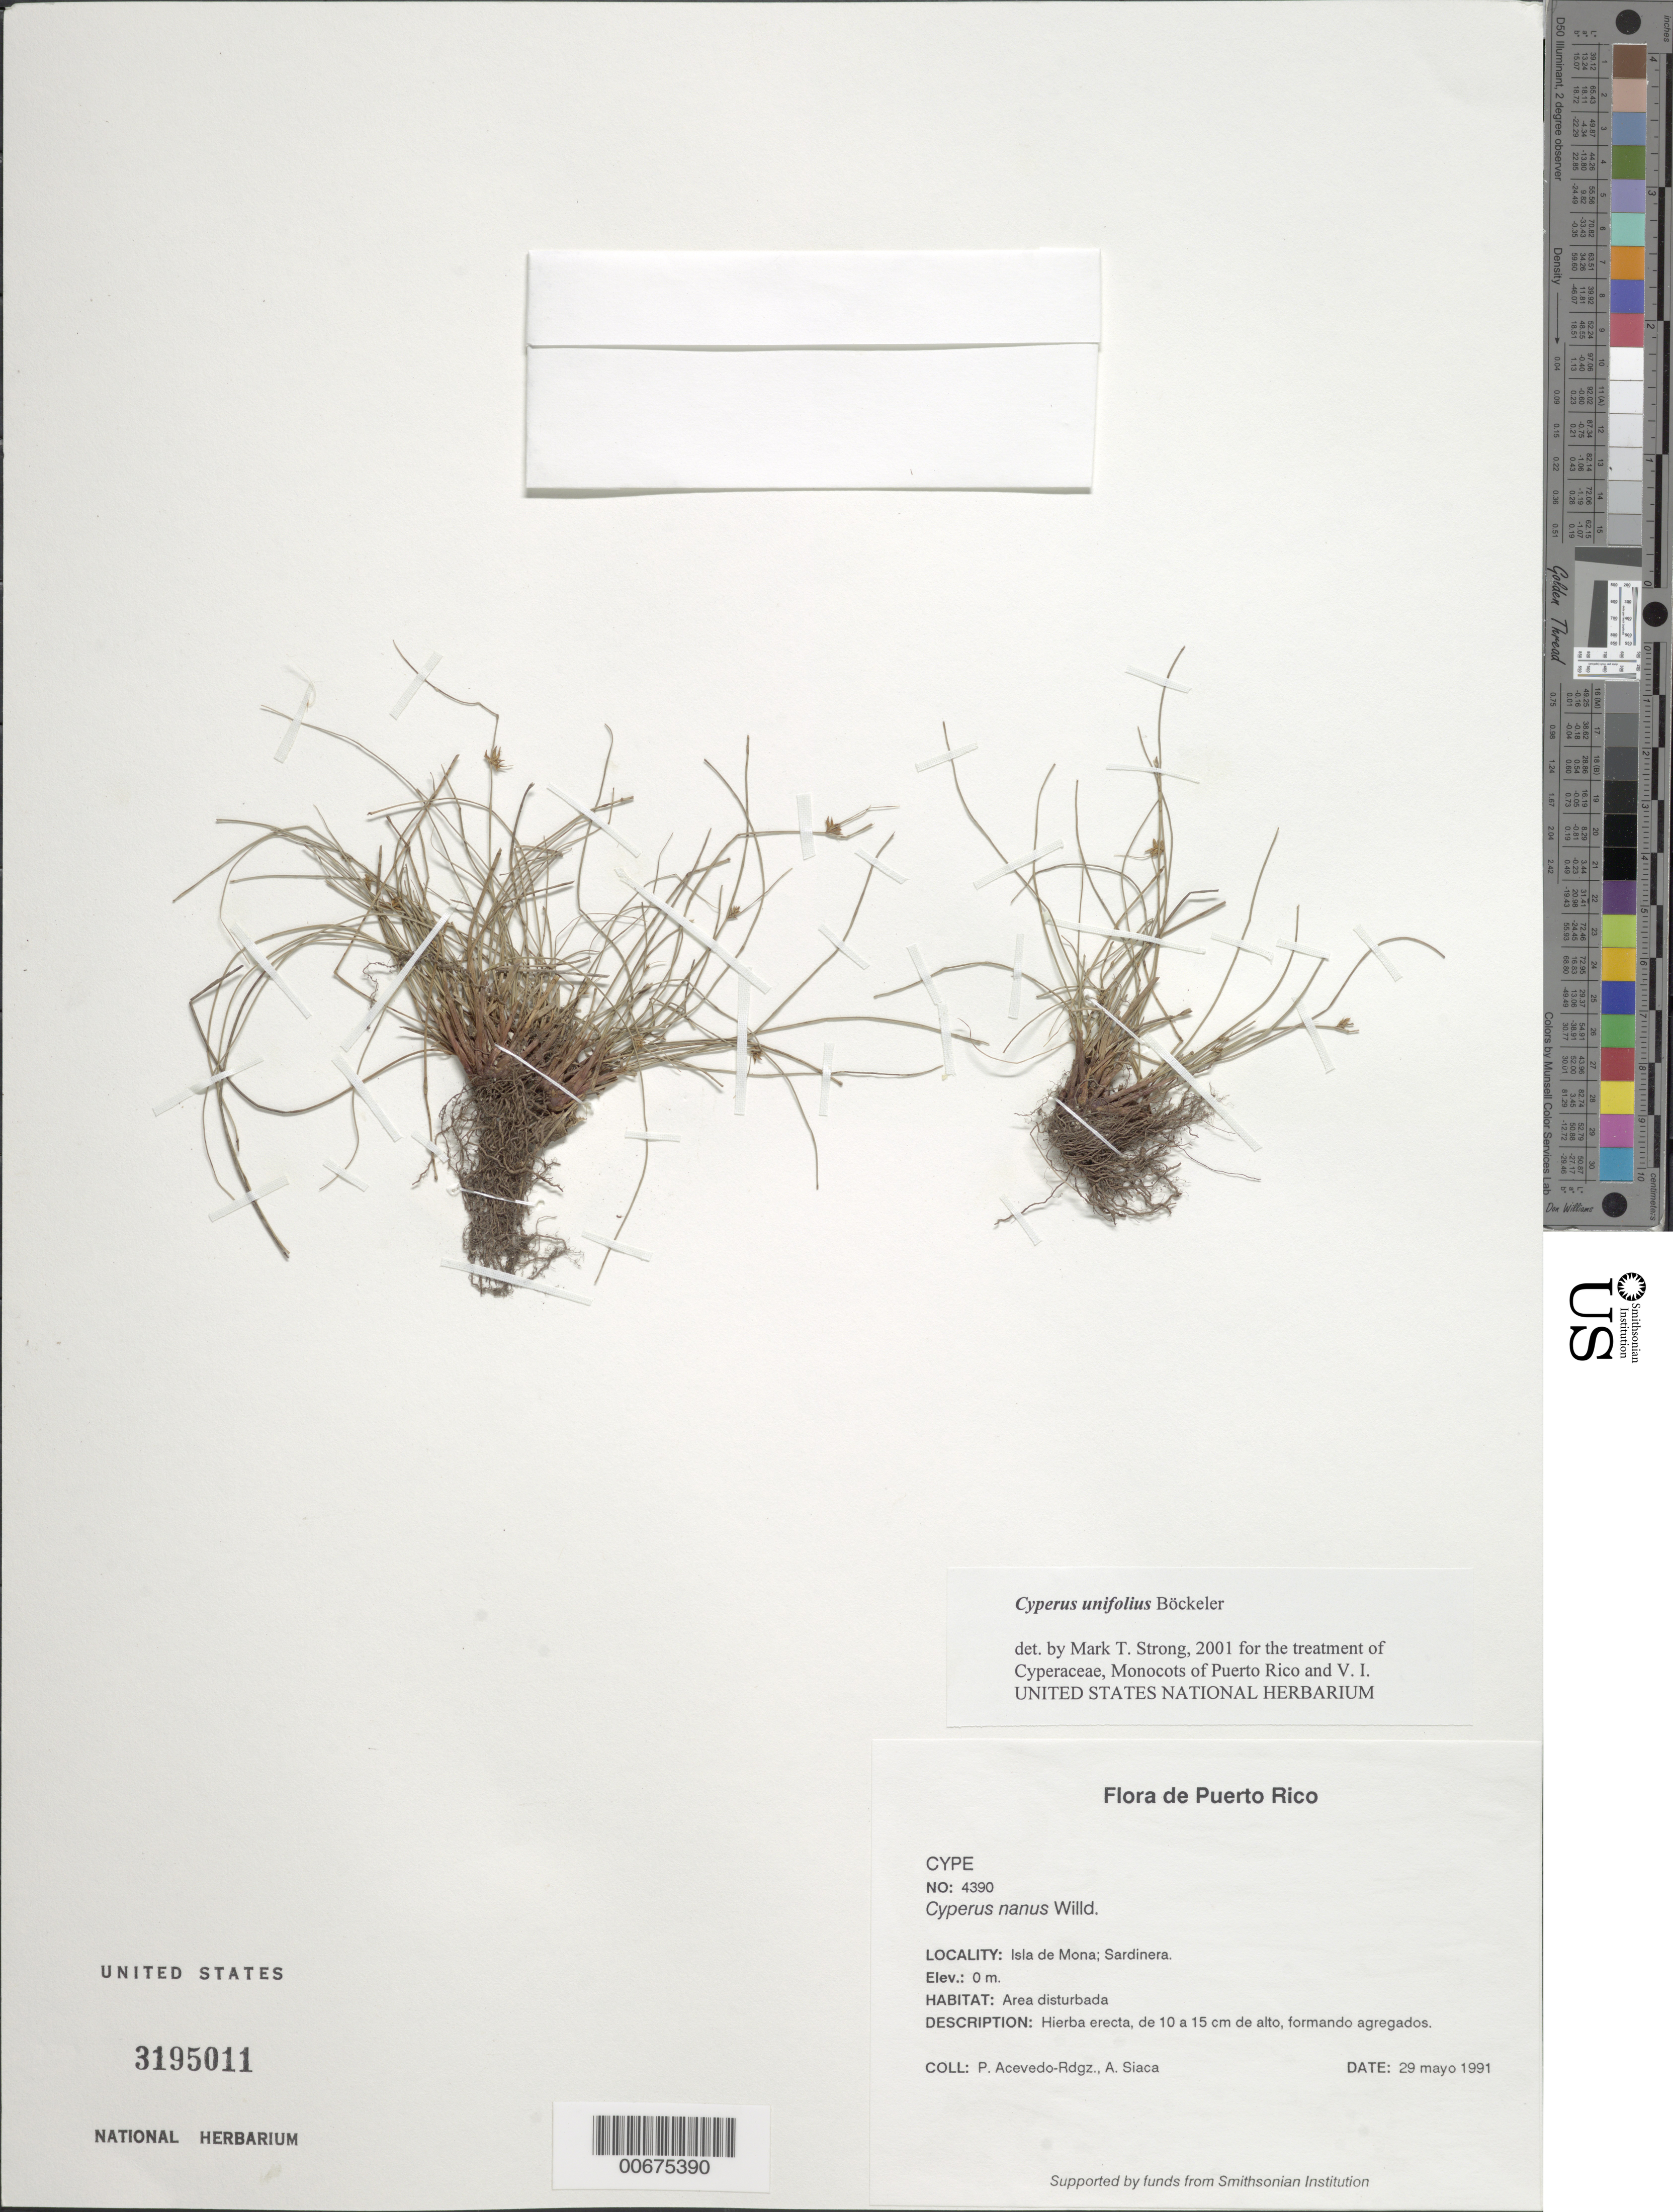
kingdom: Plantae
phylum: Tracheophyta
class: Liliopsida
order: Poales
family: Cyperaceae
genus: Cyperus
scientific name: Cyperus unifolius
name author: Boeckeler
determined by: Strong, M. T., (US), Smithsonian Institution - National Museum of Natural History (UNITED STATES)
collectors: P. Acevedo-Rodr. & A. Siaca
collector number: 4390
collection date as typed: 29 May 1991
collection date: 1991-05-29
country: Puerto Rico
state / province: Mayaguëz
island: Mona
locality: Isla de Mona; Sardinera.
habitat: Area disturbada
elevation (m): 0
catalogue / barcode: US 3195011